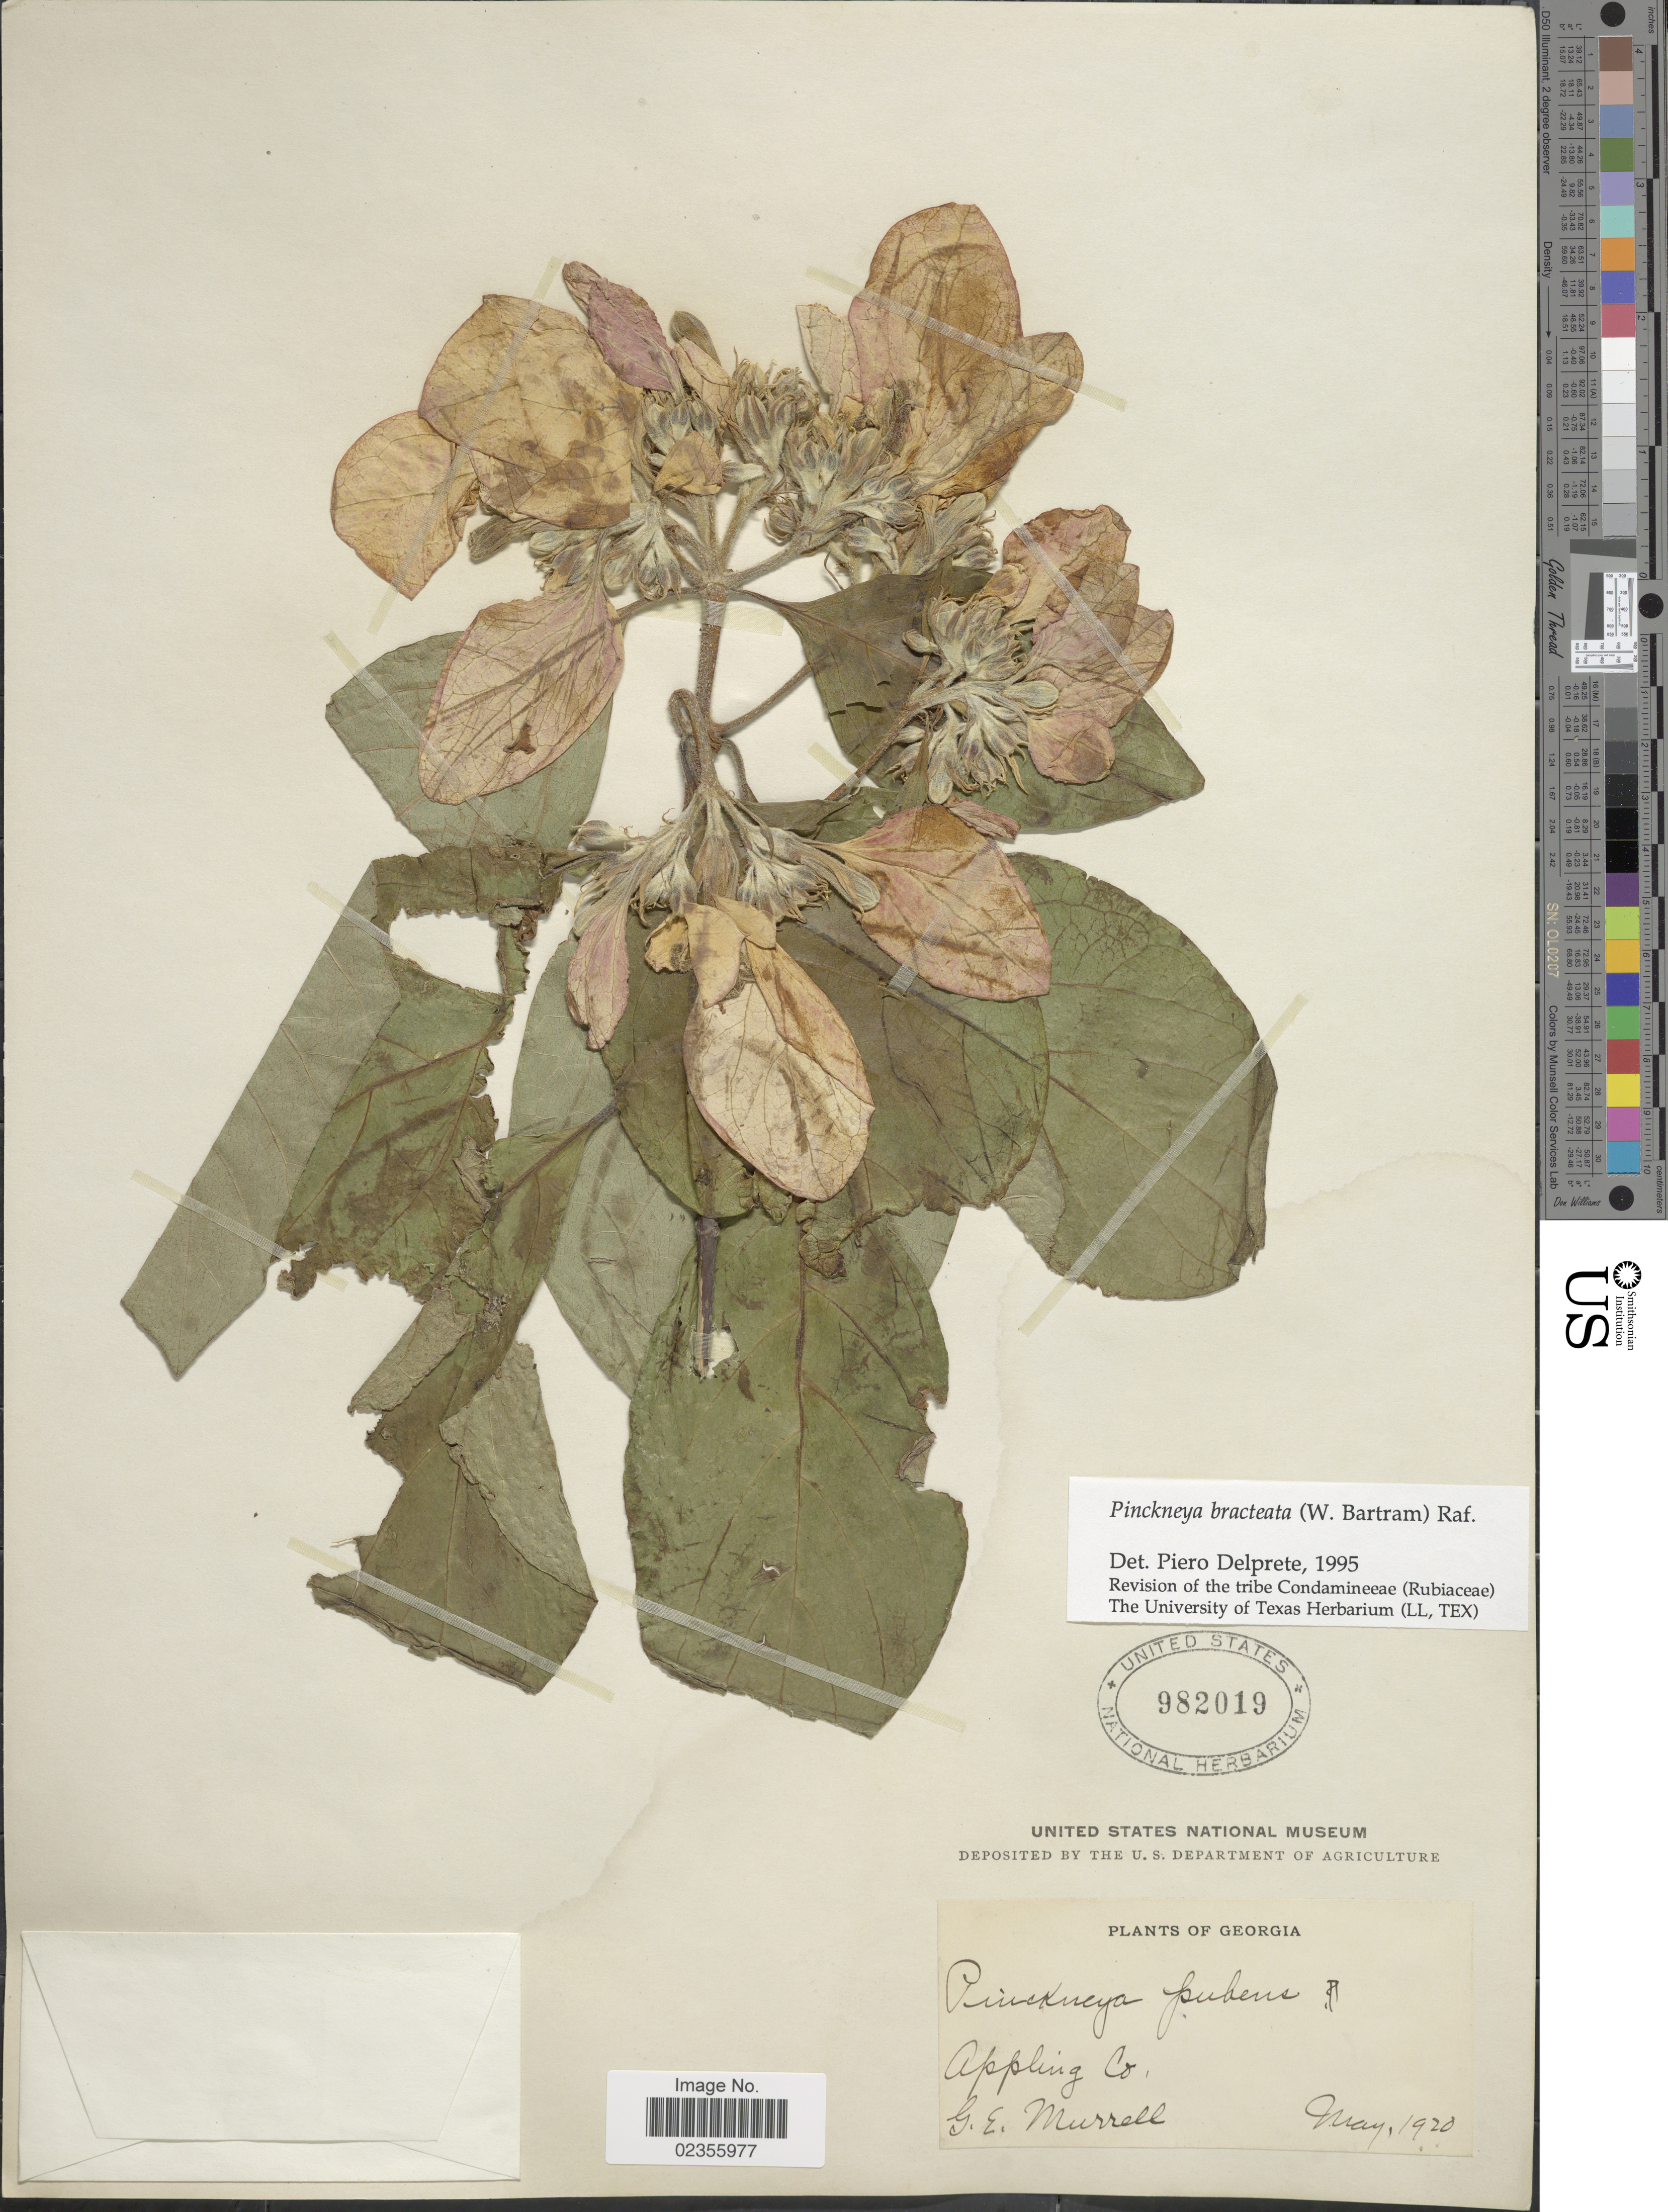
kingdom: Plantae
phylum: Tracheophyta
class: Magnoliopsida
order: Gentianales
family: Rubiaceae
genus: Pinckneya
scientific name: Pinckneya pubens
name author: Michx.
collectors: G. Murrell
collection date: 1920-05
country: United States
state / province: Georgia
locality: Appling Co.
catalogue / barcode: US 982019